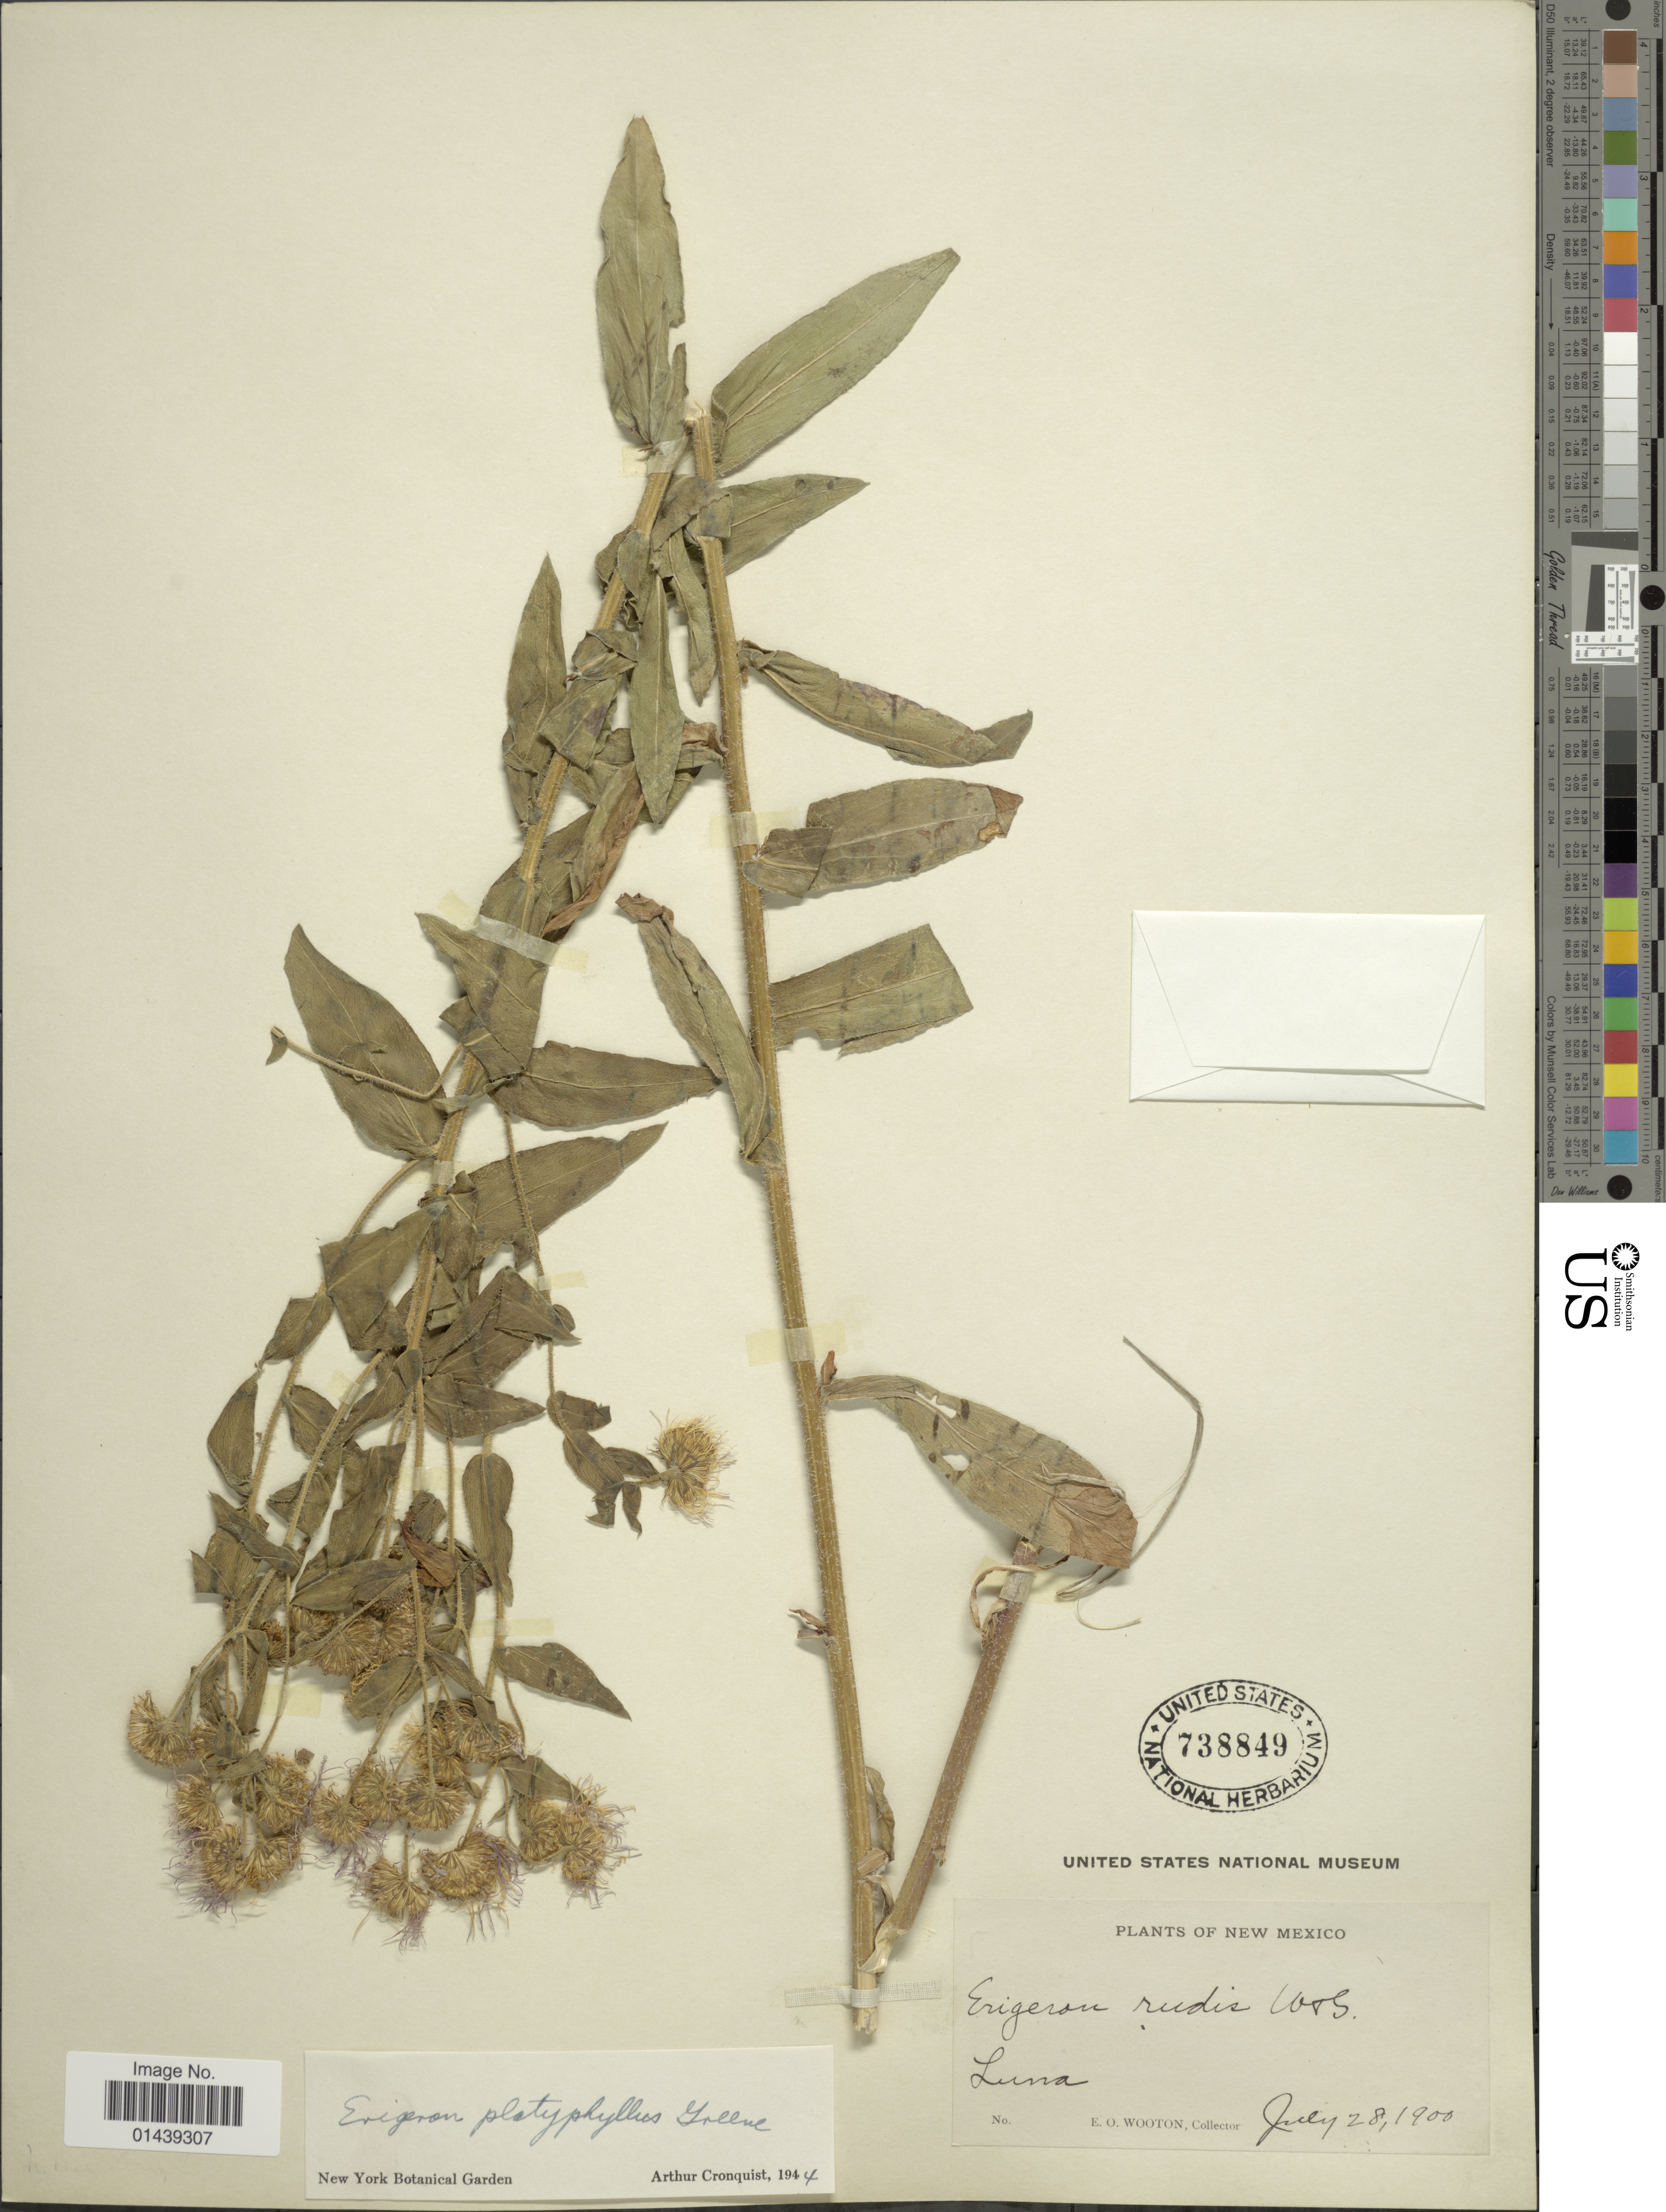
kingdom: Plantae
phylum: Tracheophyta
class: Magnoliopsida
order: Asterales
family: Asteraceae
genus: Erigeron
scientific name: Erigeron platyphyllus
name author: Greene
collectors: E. O. Wooton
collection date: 1900-07-28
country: United States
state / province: New Mexico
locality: Luna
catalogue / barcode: US 738849